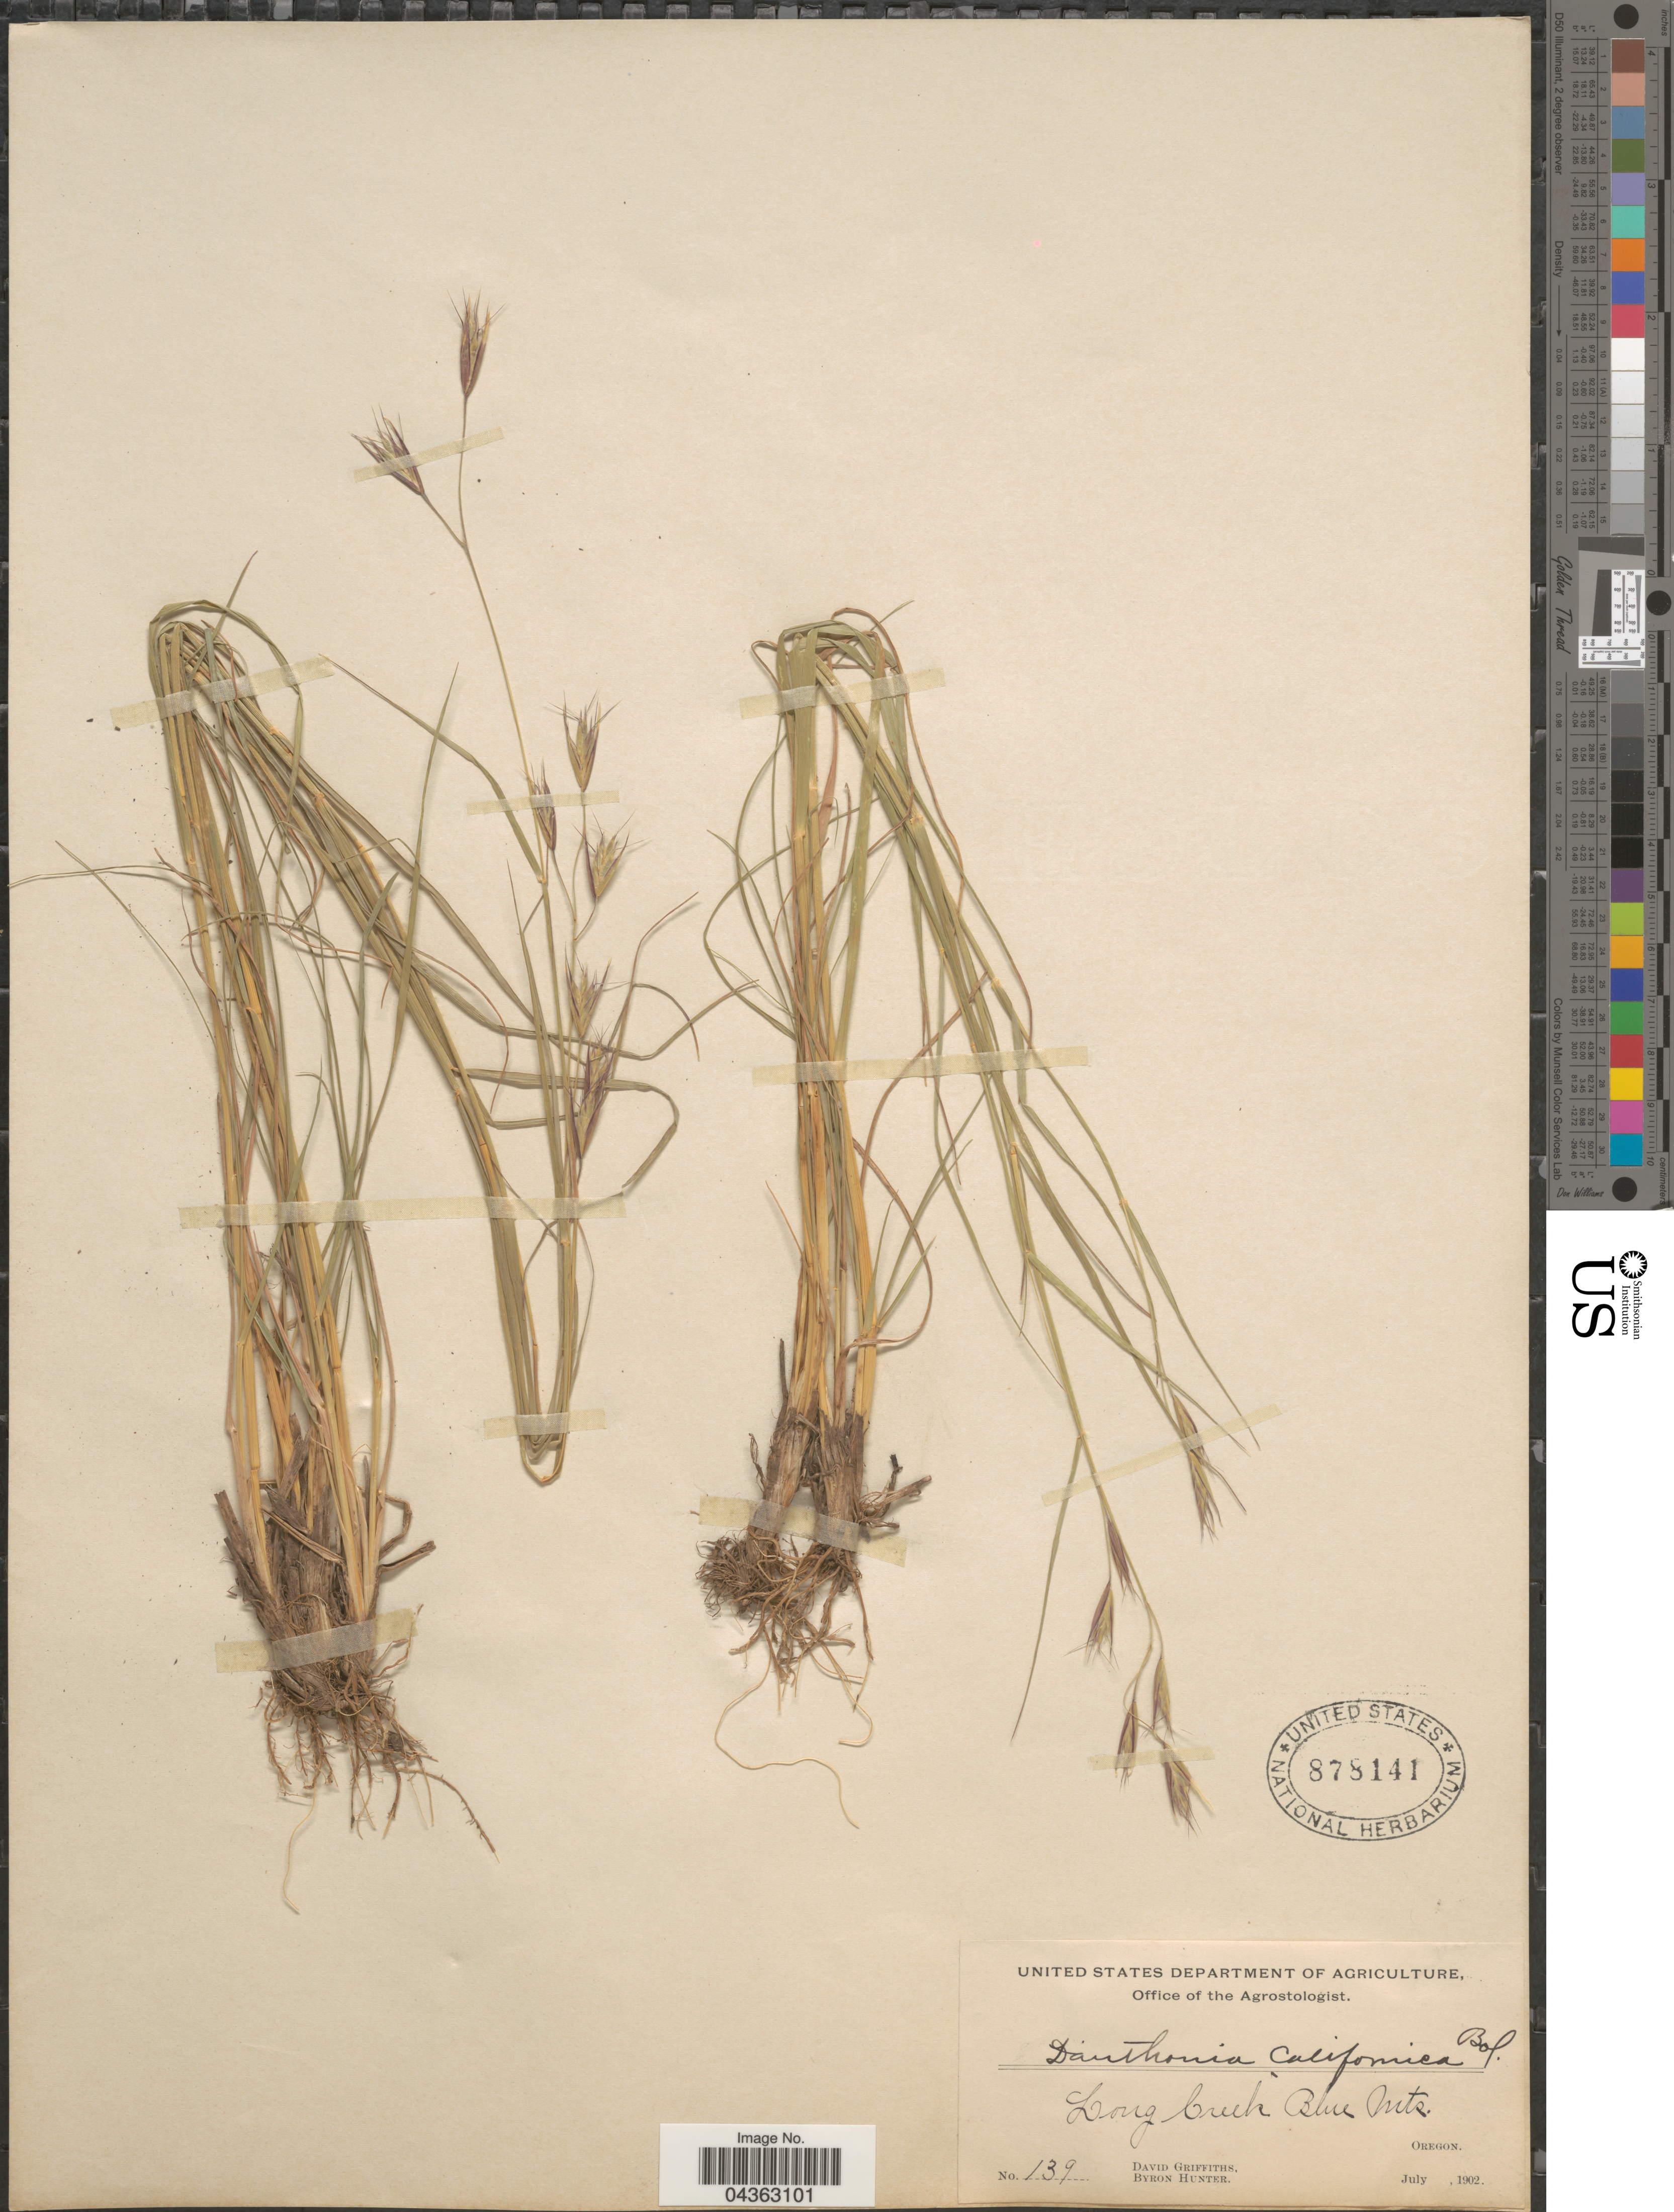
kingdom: Plantae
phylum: Tracheophyta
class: Liliopsida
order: Poales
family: Poaceae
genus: Danthonia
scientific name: Danthonia californica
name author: Bol.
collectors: D. Griffiths & B. Hunter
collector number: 139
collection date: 1902-07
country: United States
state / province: Oregon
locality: Long Creek Blue Mts.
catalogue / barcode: US 878141